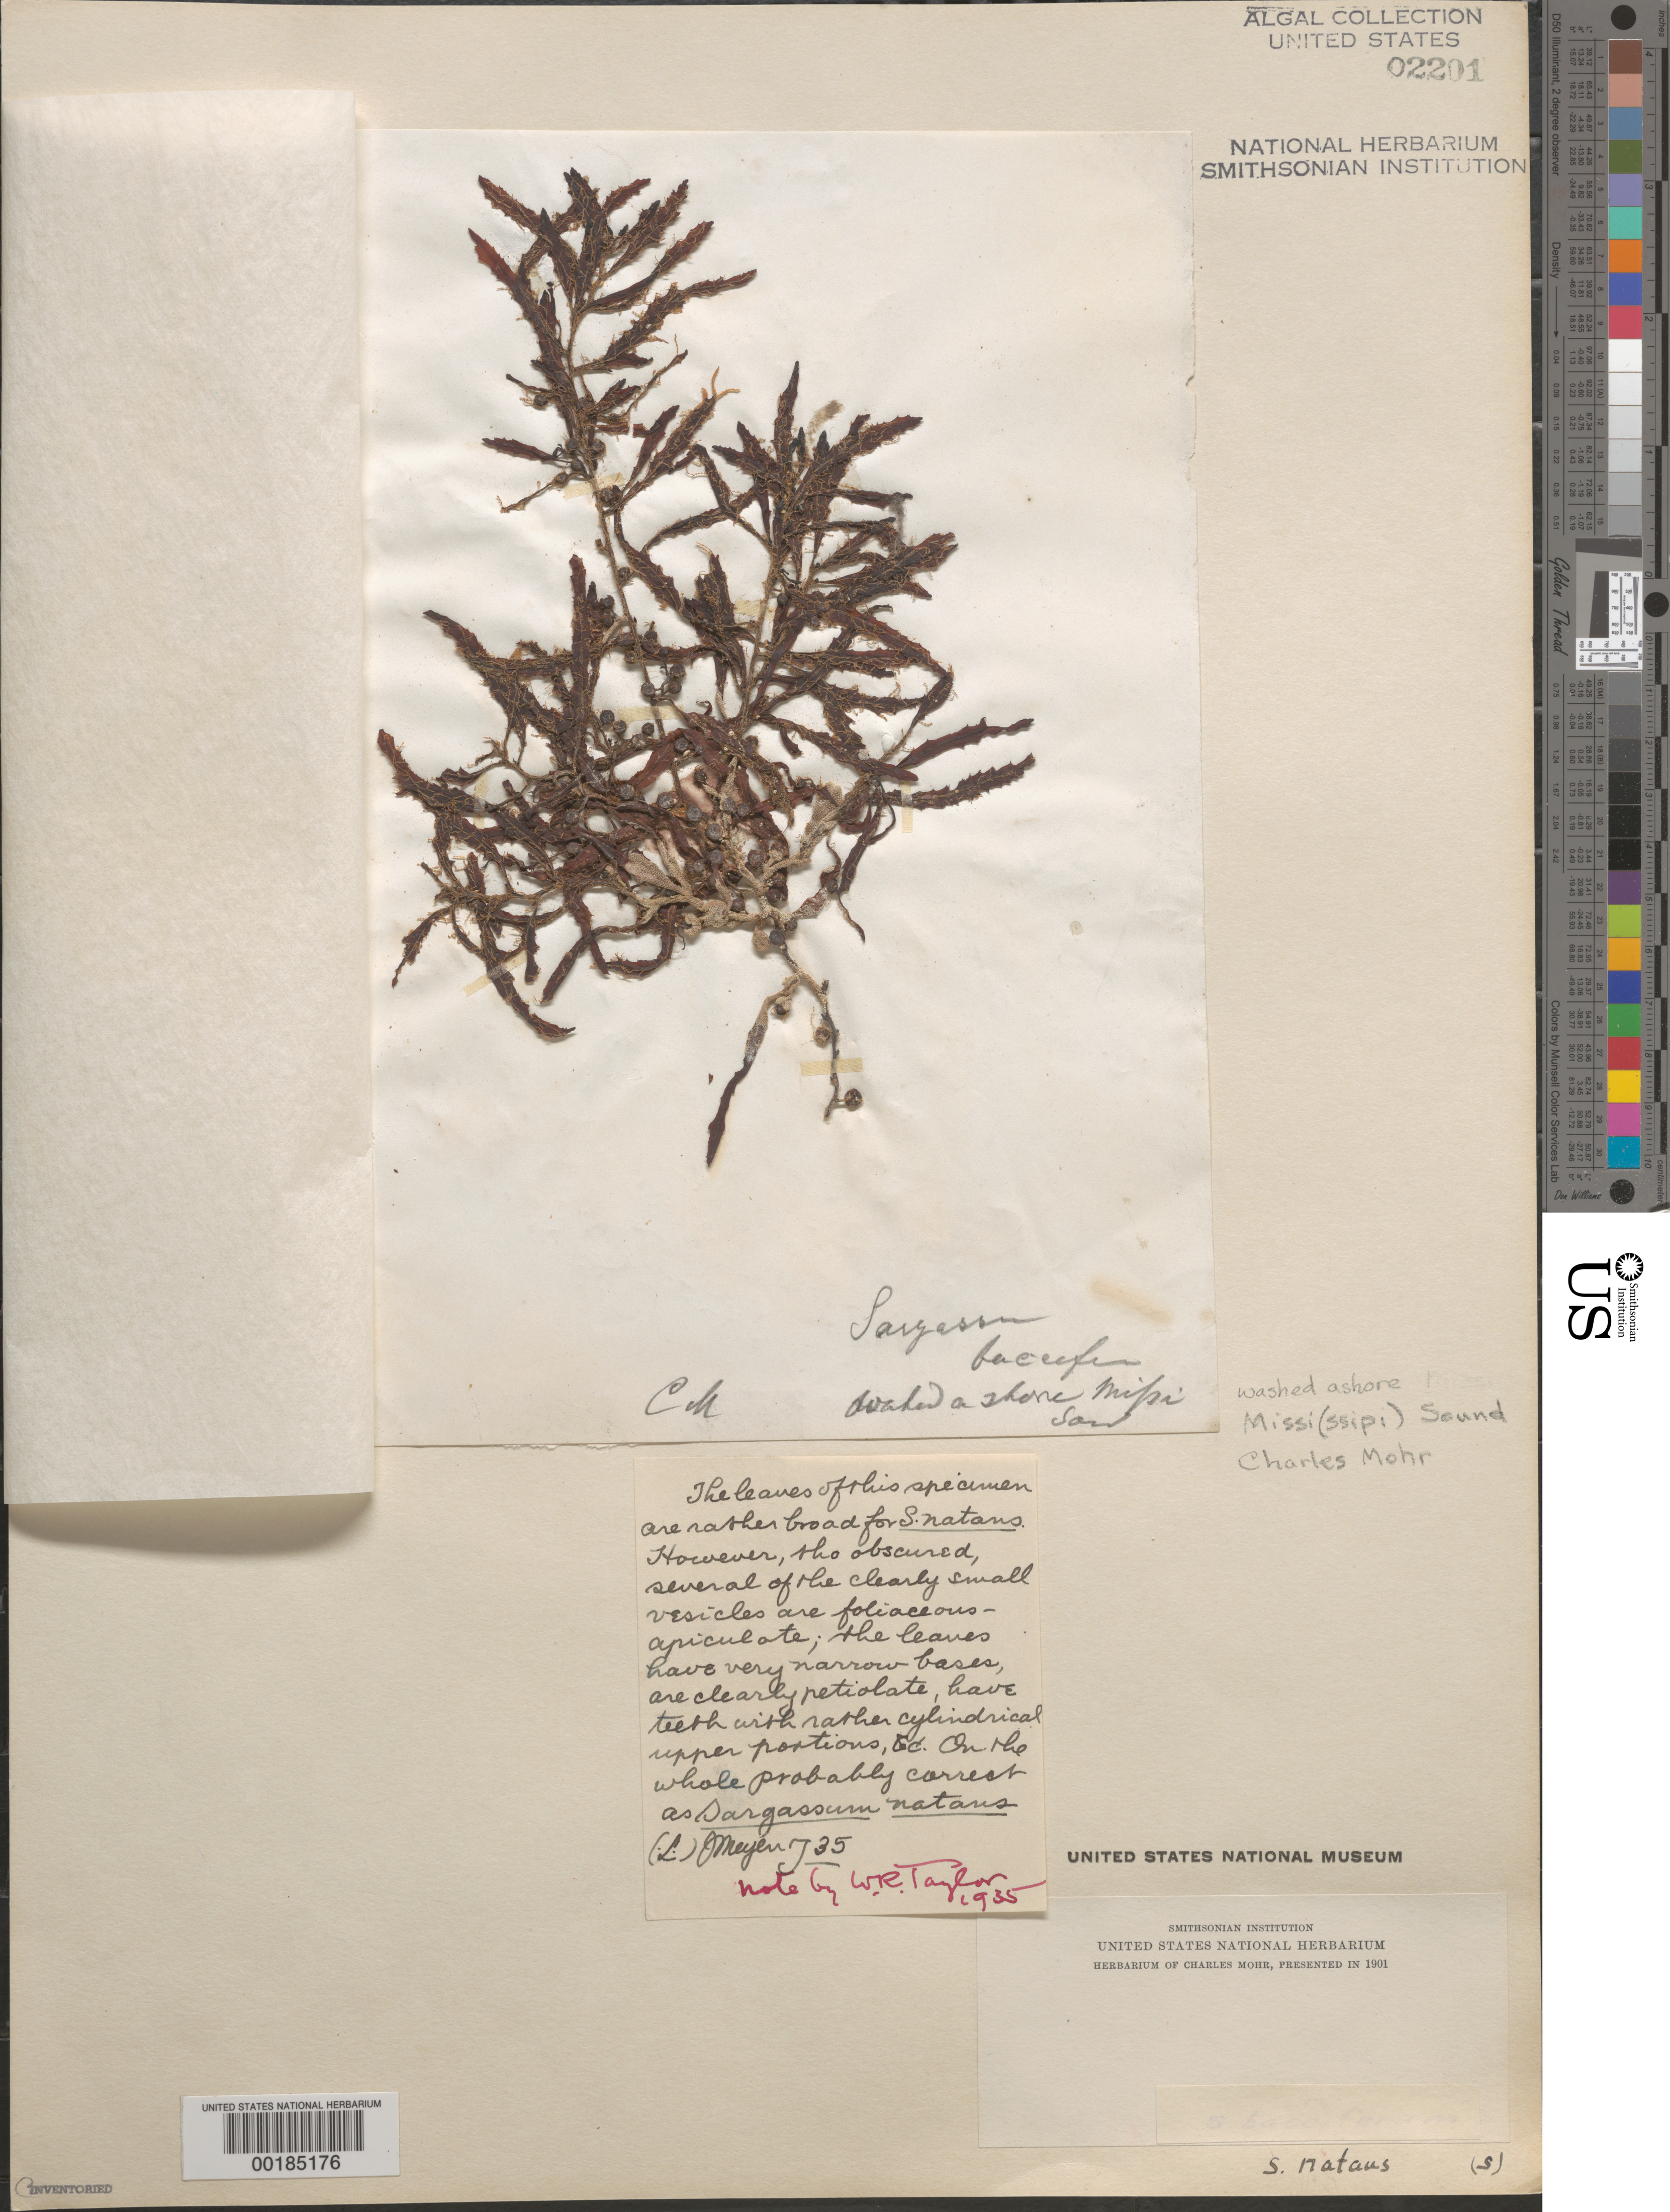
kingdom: Chromista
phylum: Ochrophyta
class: Phaeophyceae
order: Fucales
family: Sargassaceae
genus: Sargassum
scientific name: Sargassum natans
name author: (L.) Gaillon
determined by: Taylor, William R.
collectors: C. T. Mohr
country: United States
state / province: Alabama / Mississippi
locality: Mississippi Sound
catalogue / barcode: US 2201